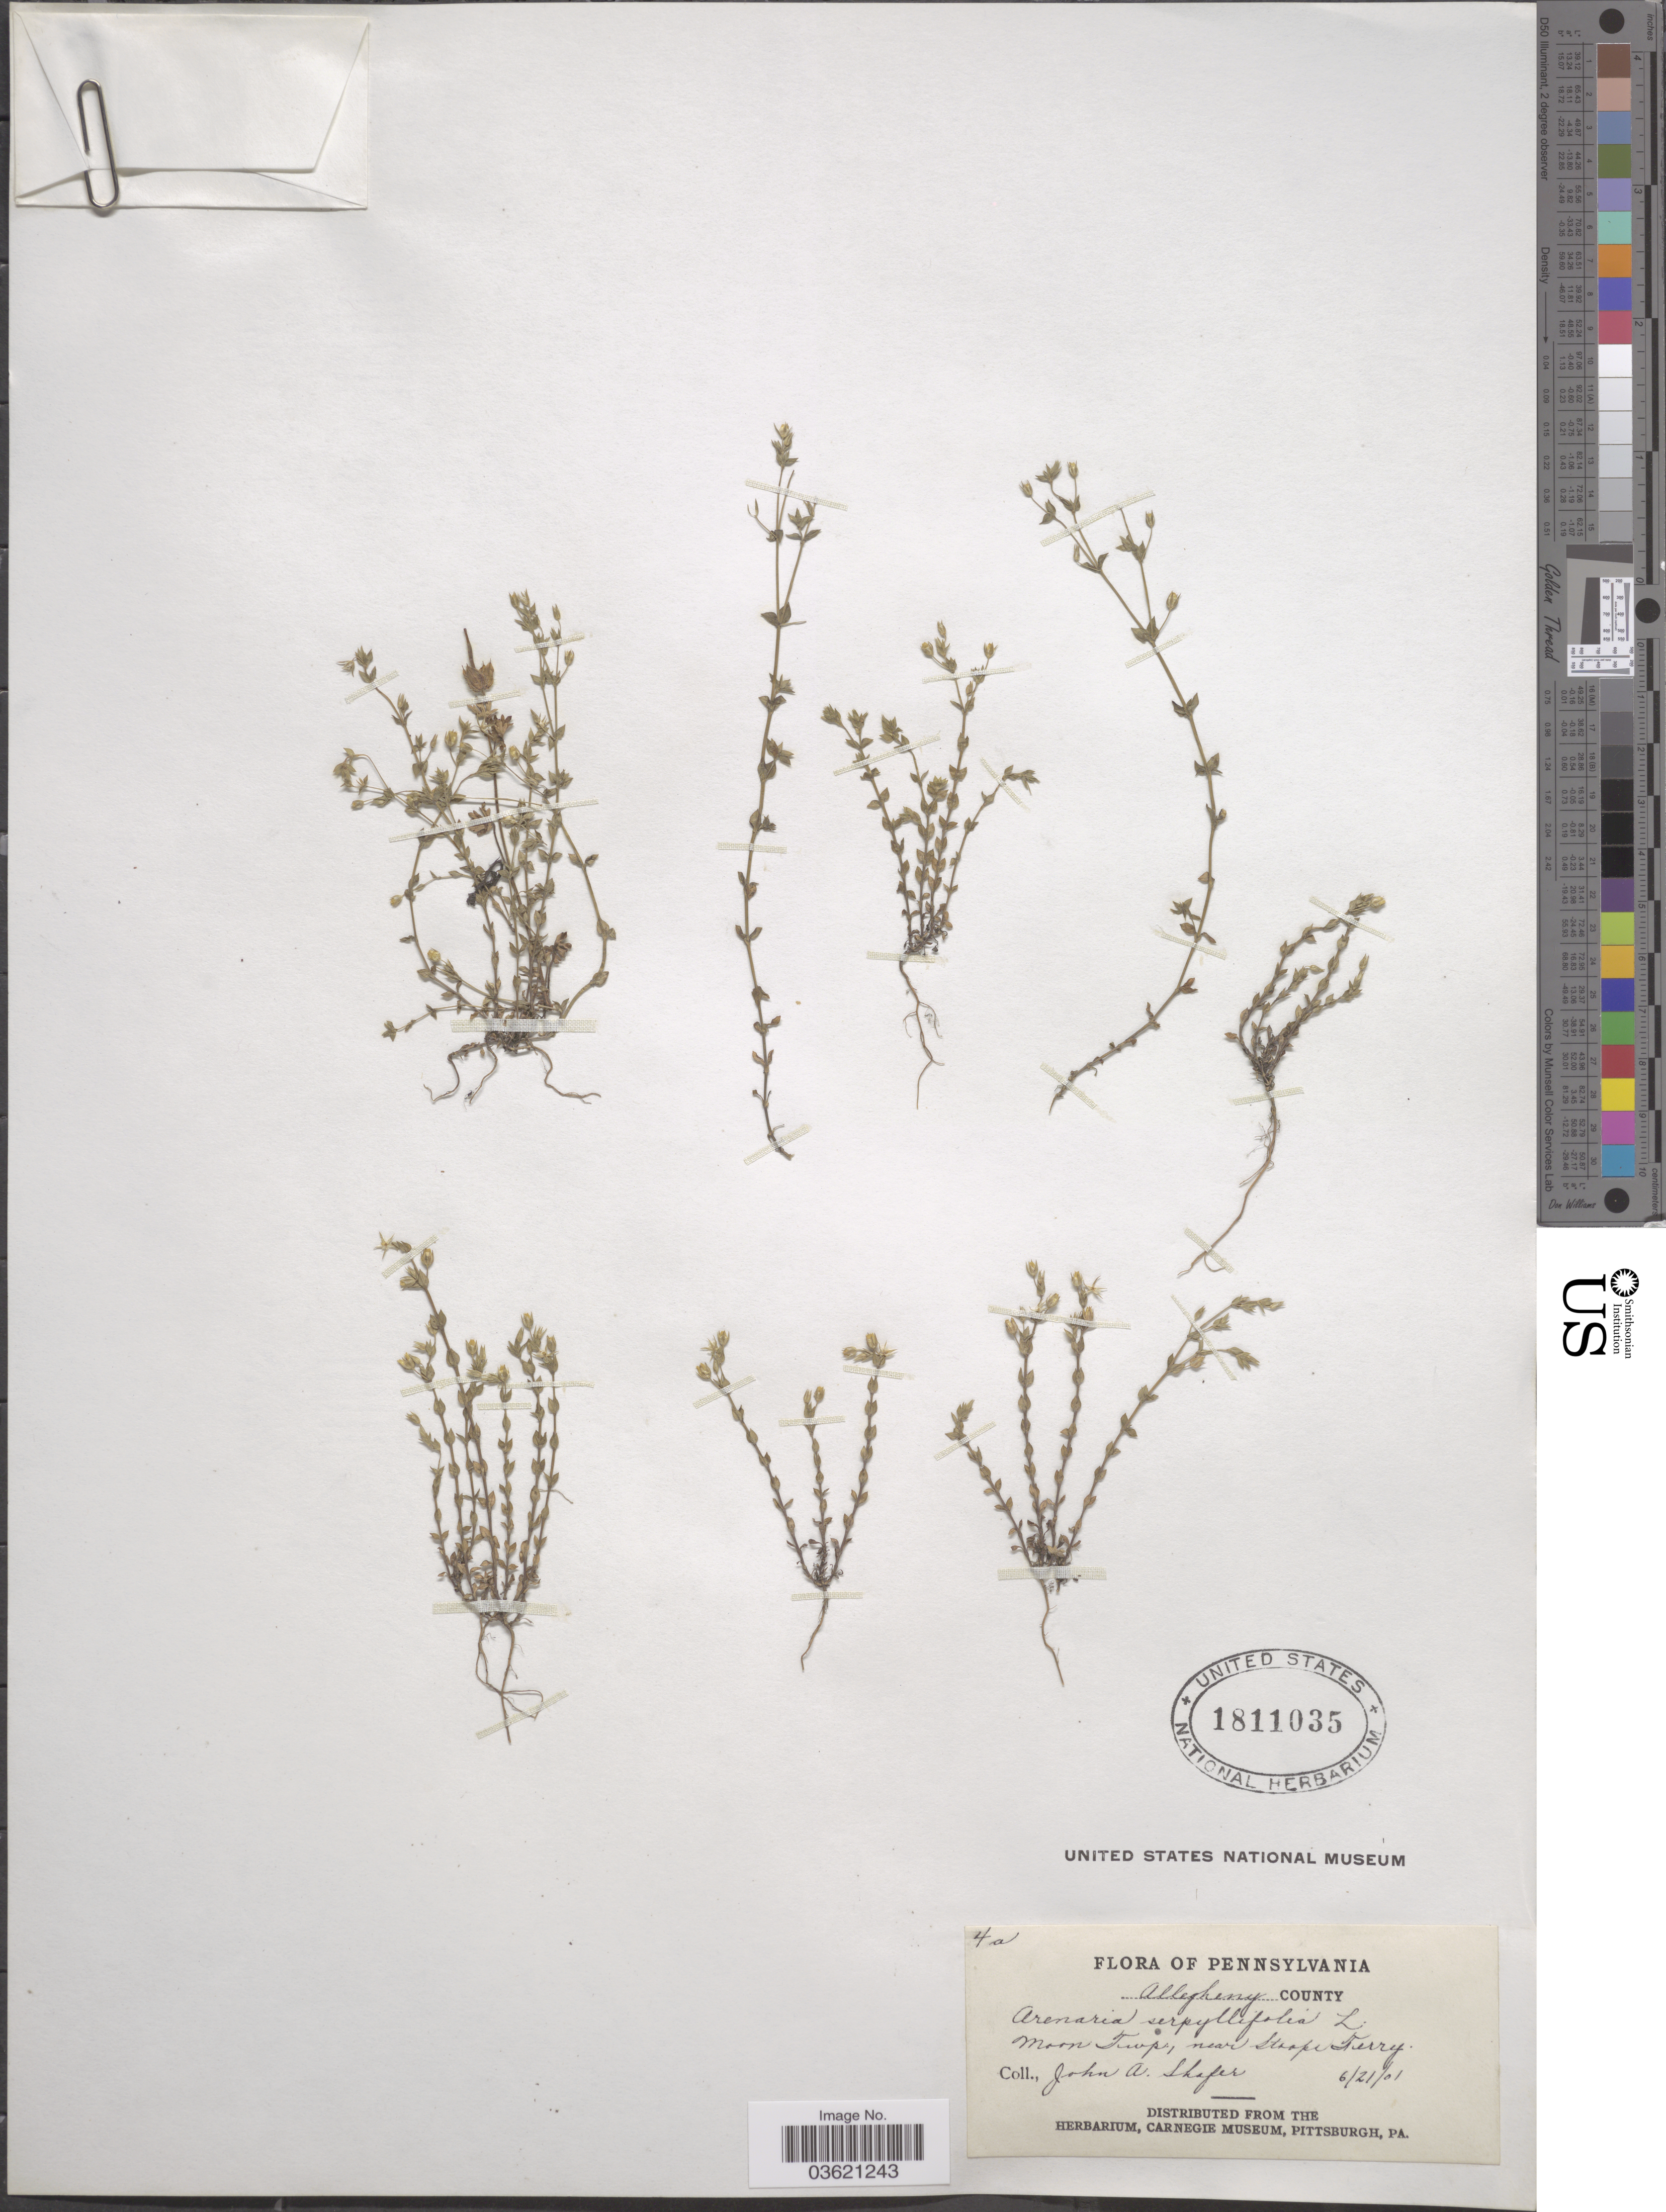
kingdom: Plantae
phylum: Tracheophyta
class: Magnoliopsida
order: Caryophyllales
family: Caryophyllaceae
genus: Arenaria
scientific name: Arenaria serpyllifolia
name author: L.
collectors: J. A. Shafer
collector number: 4a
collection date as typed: Transcribed d/m/y: 21/6/1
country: United States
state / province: Pennsylvania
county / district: Allegheny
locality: Allegheny County. Moon Twp, near Stoope Ferry.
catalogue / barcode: US 1811035